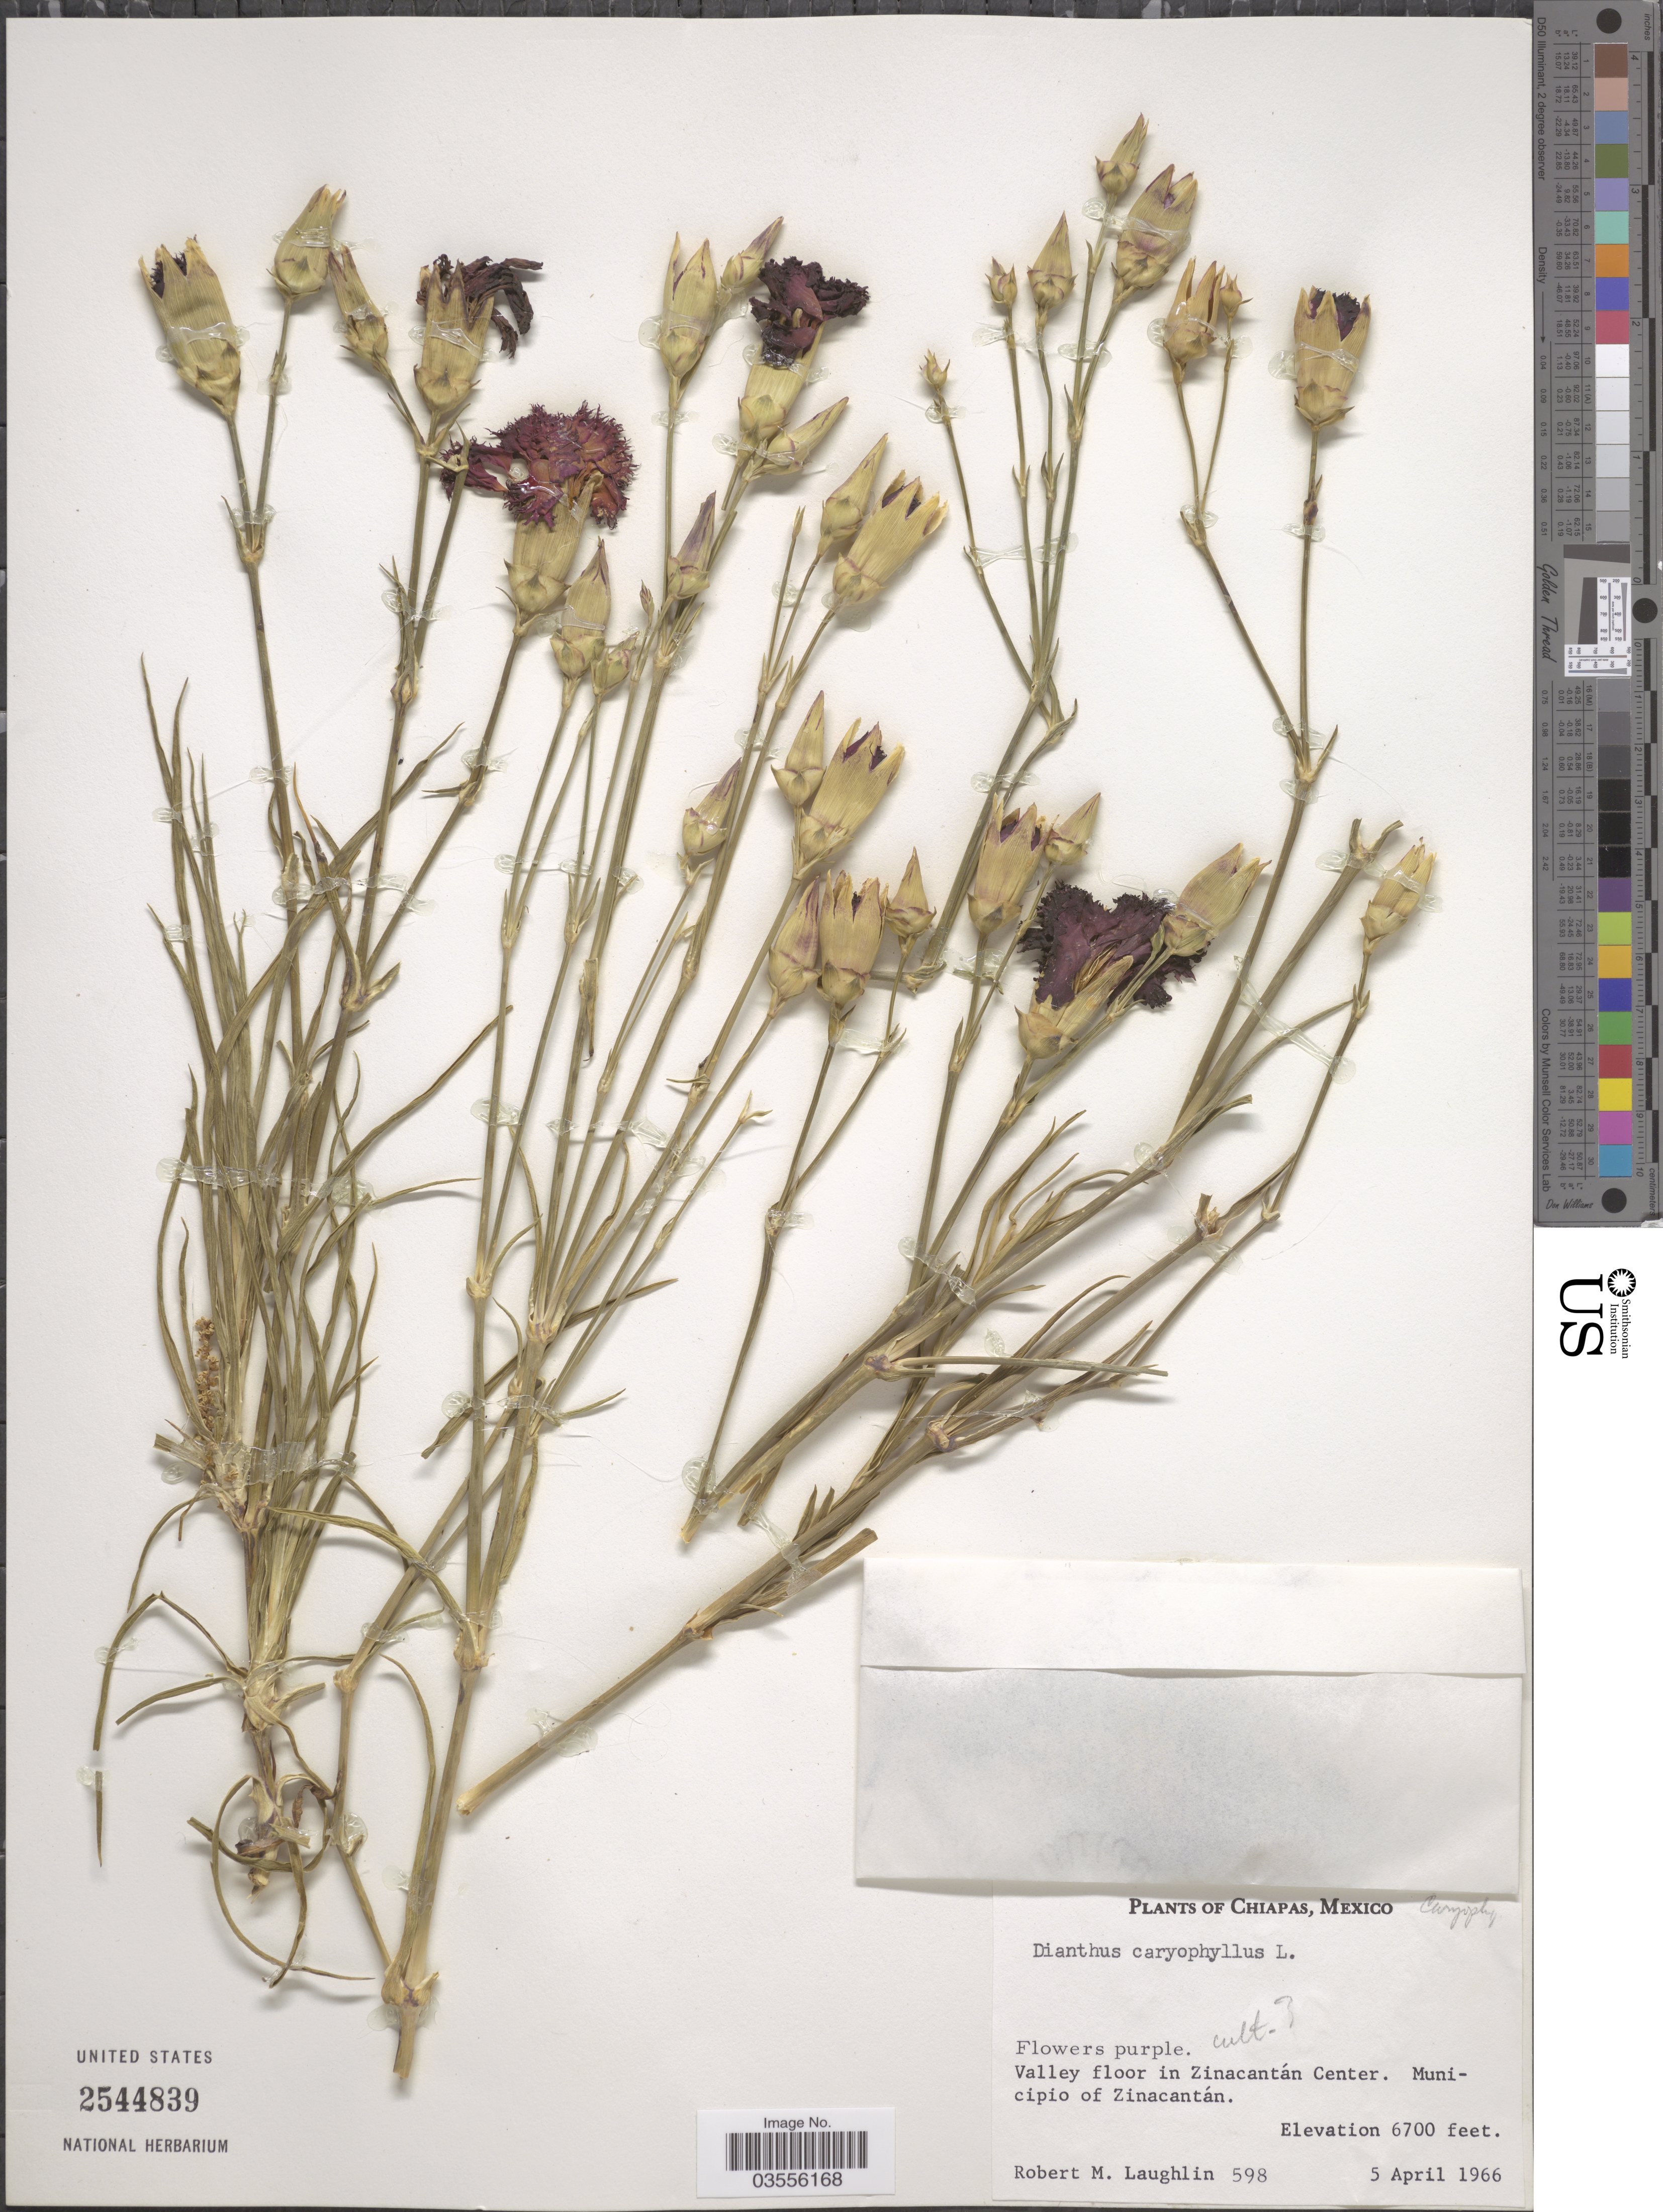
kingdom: Plantae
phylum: Tracheophyta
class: Magnoliopsida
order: Caryophyllales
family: Caryophyllaceae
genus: Dianthus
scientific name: Dianthus caryophyllus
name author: L.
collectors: R. M. Laughlin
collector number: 598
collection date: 1966-04-05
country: Mexico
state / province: Chiapas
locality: Valley floor in Zinacantán Center. Municipio of Zinacantán.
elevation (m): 2042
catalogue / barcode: US 2544839